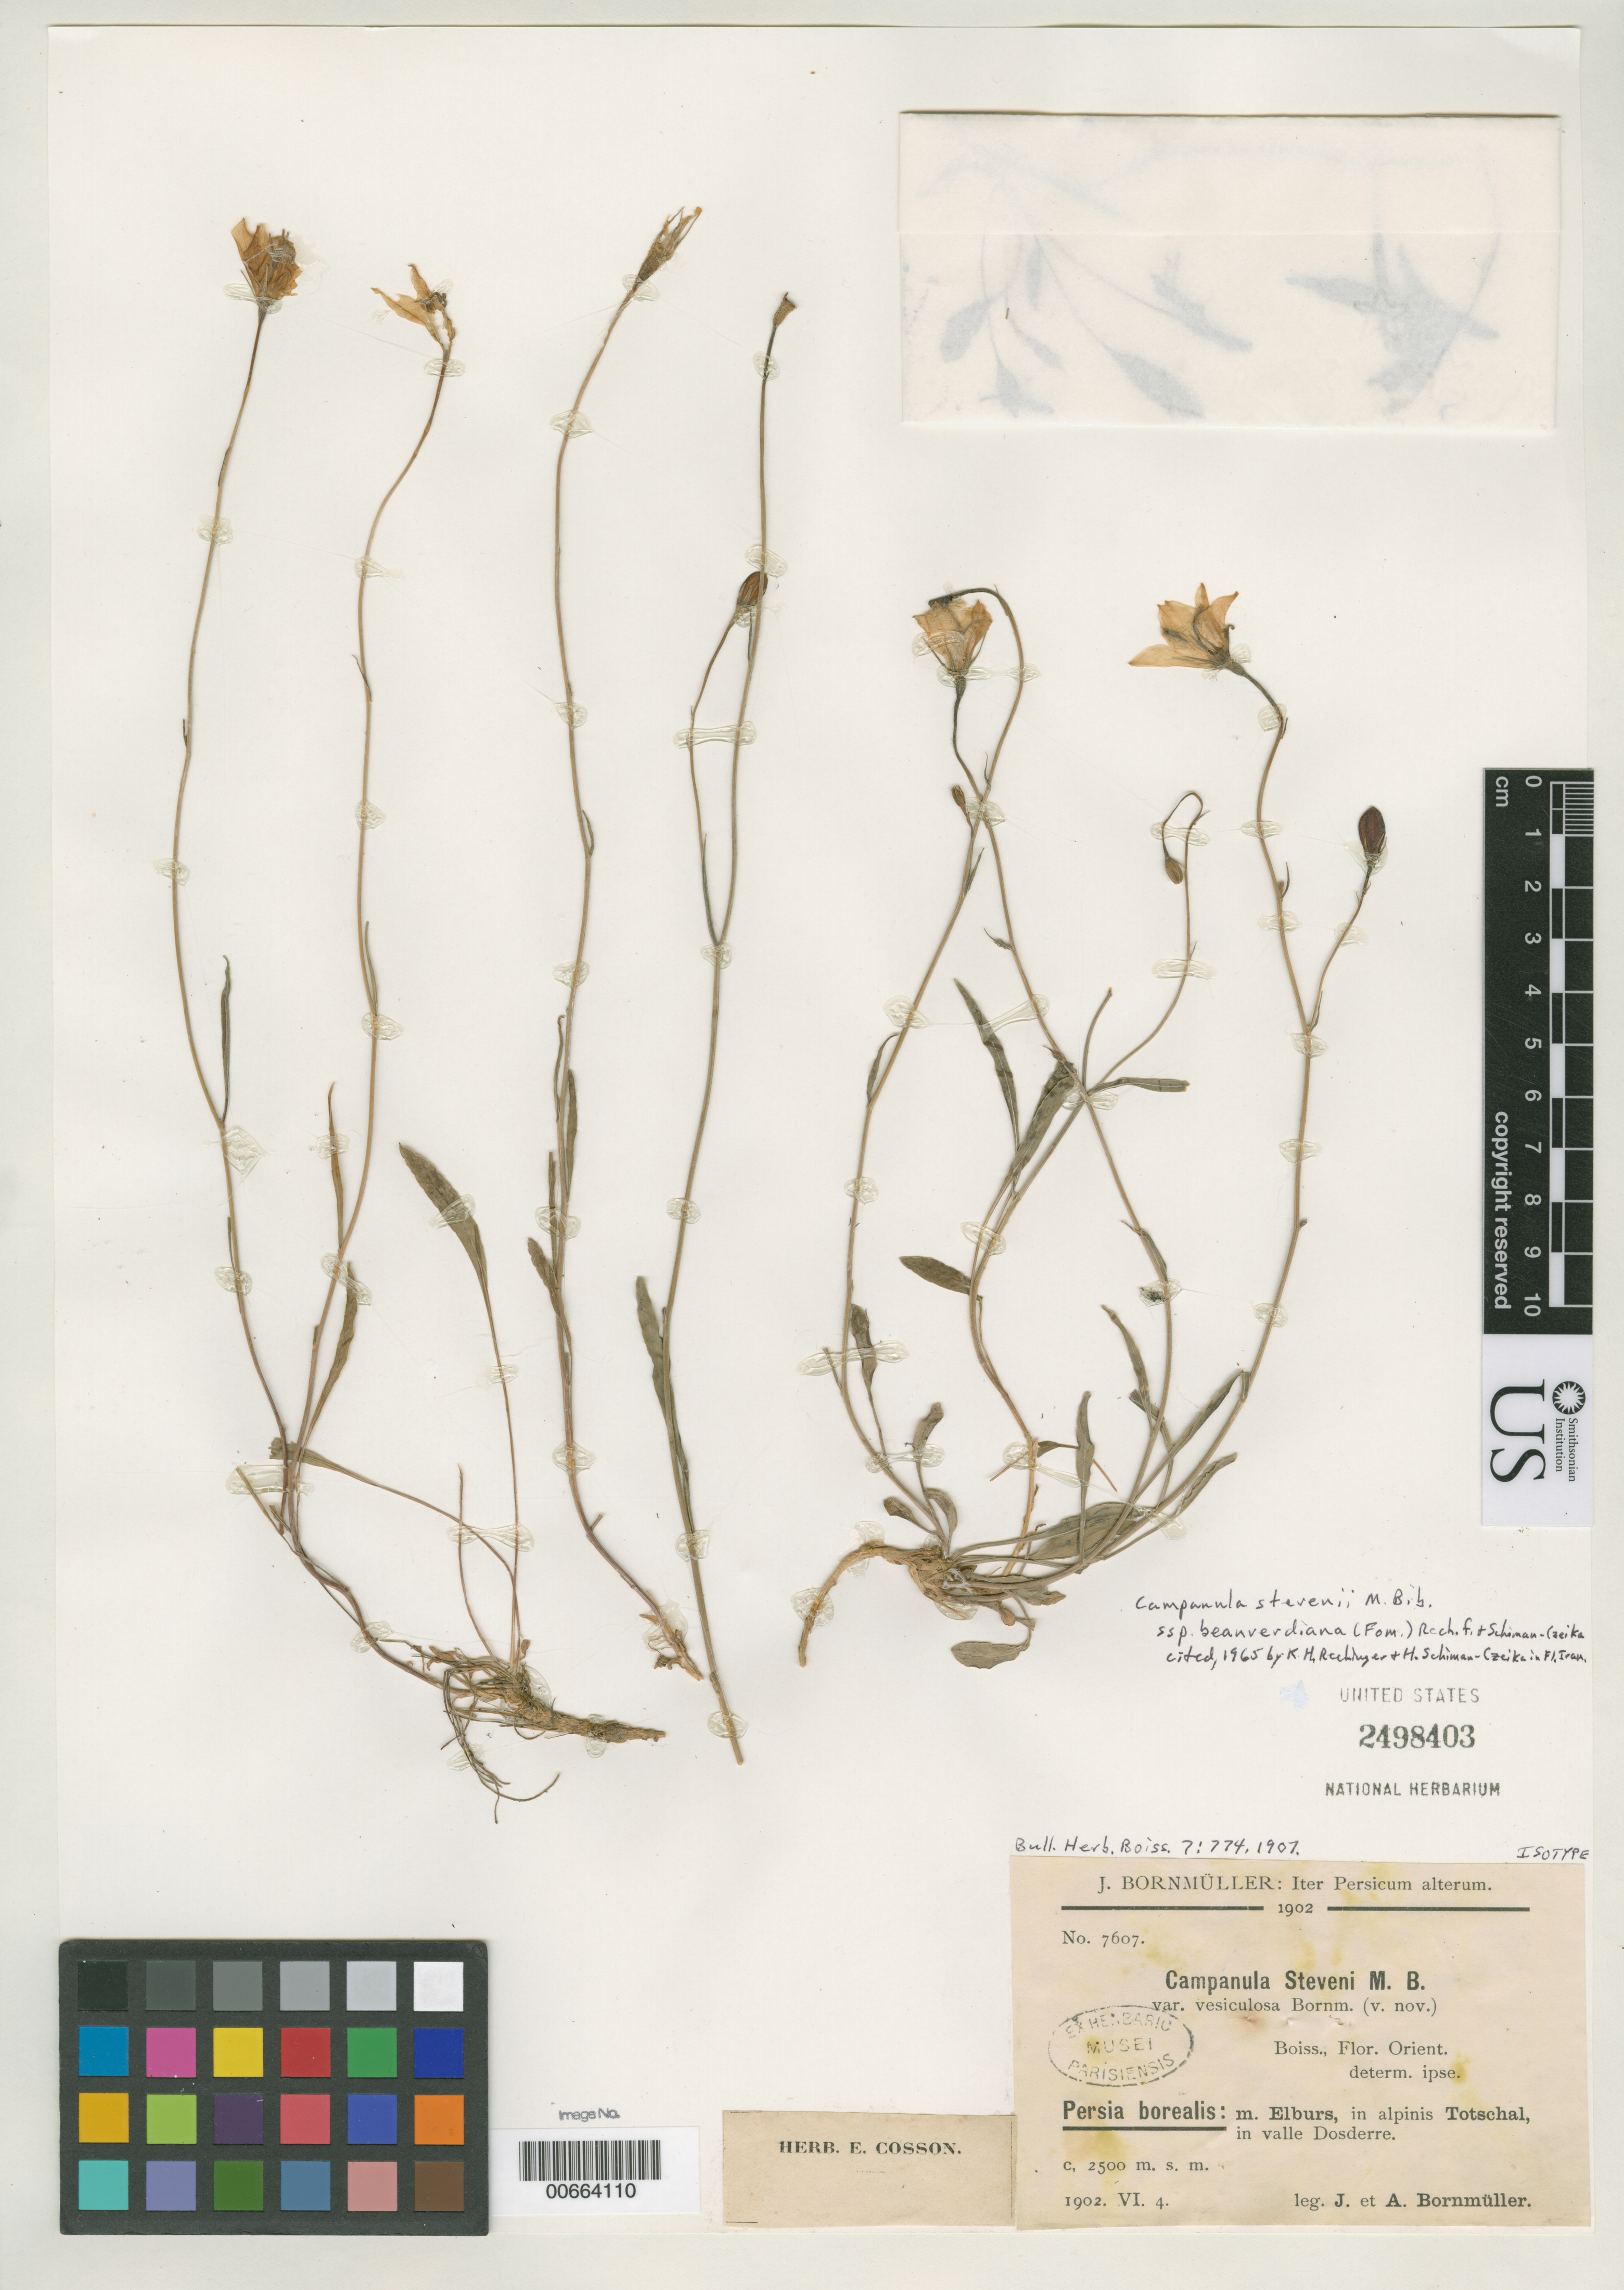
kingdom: Plantae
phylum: Tracheophyta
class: Magnoliopsida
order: Asterales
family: Campanulaceae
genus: Campanula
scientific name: Campanula steveni var. vesiculosa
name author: Bornm.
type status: Isotype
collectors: J. Bornmüller & A. Bornmüller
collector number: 7607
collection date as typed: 04 Jun 1902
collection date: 1902-06-04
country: Iran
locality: M. Elburs, in alpinis Totschal, in valle Dosderre.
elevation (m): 2500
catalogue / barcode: US 2498403